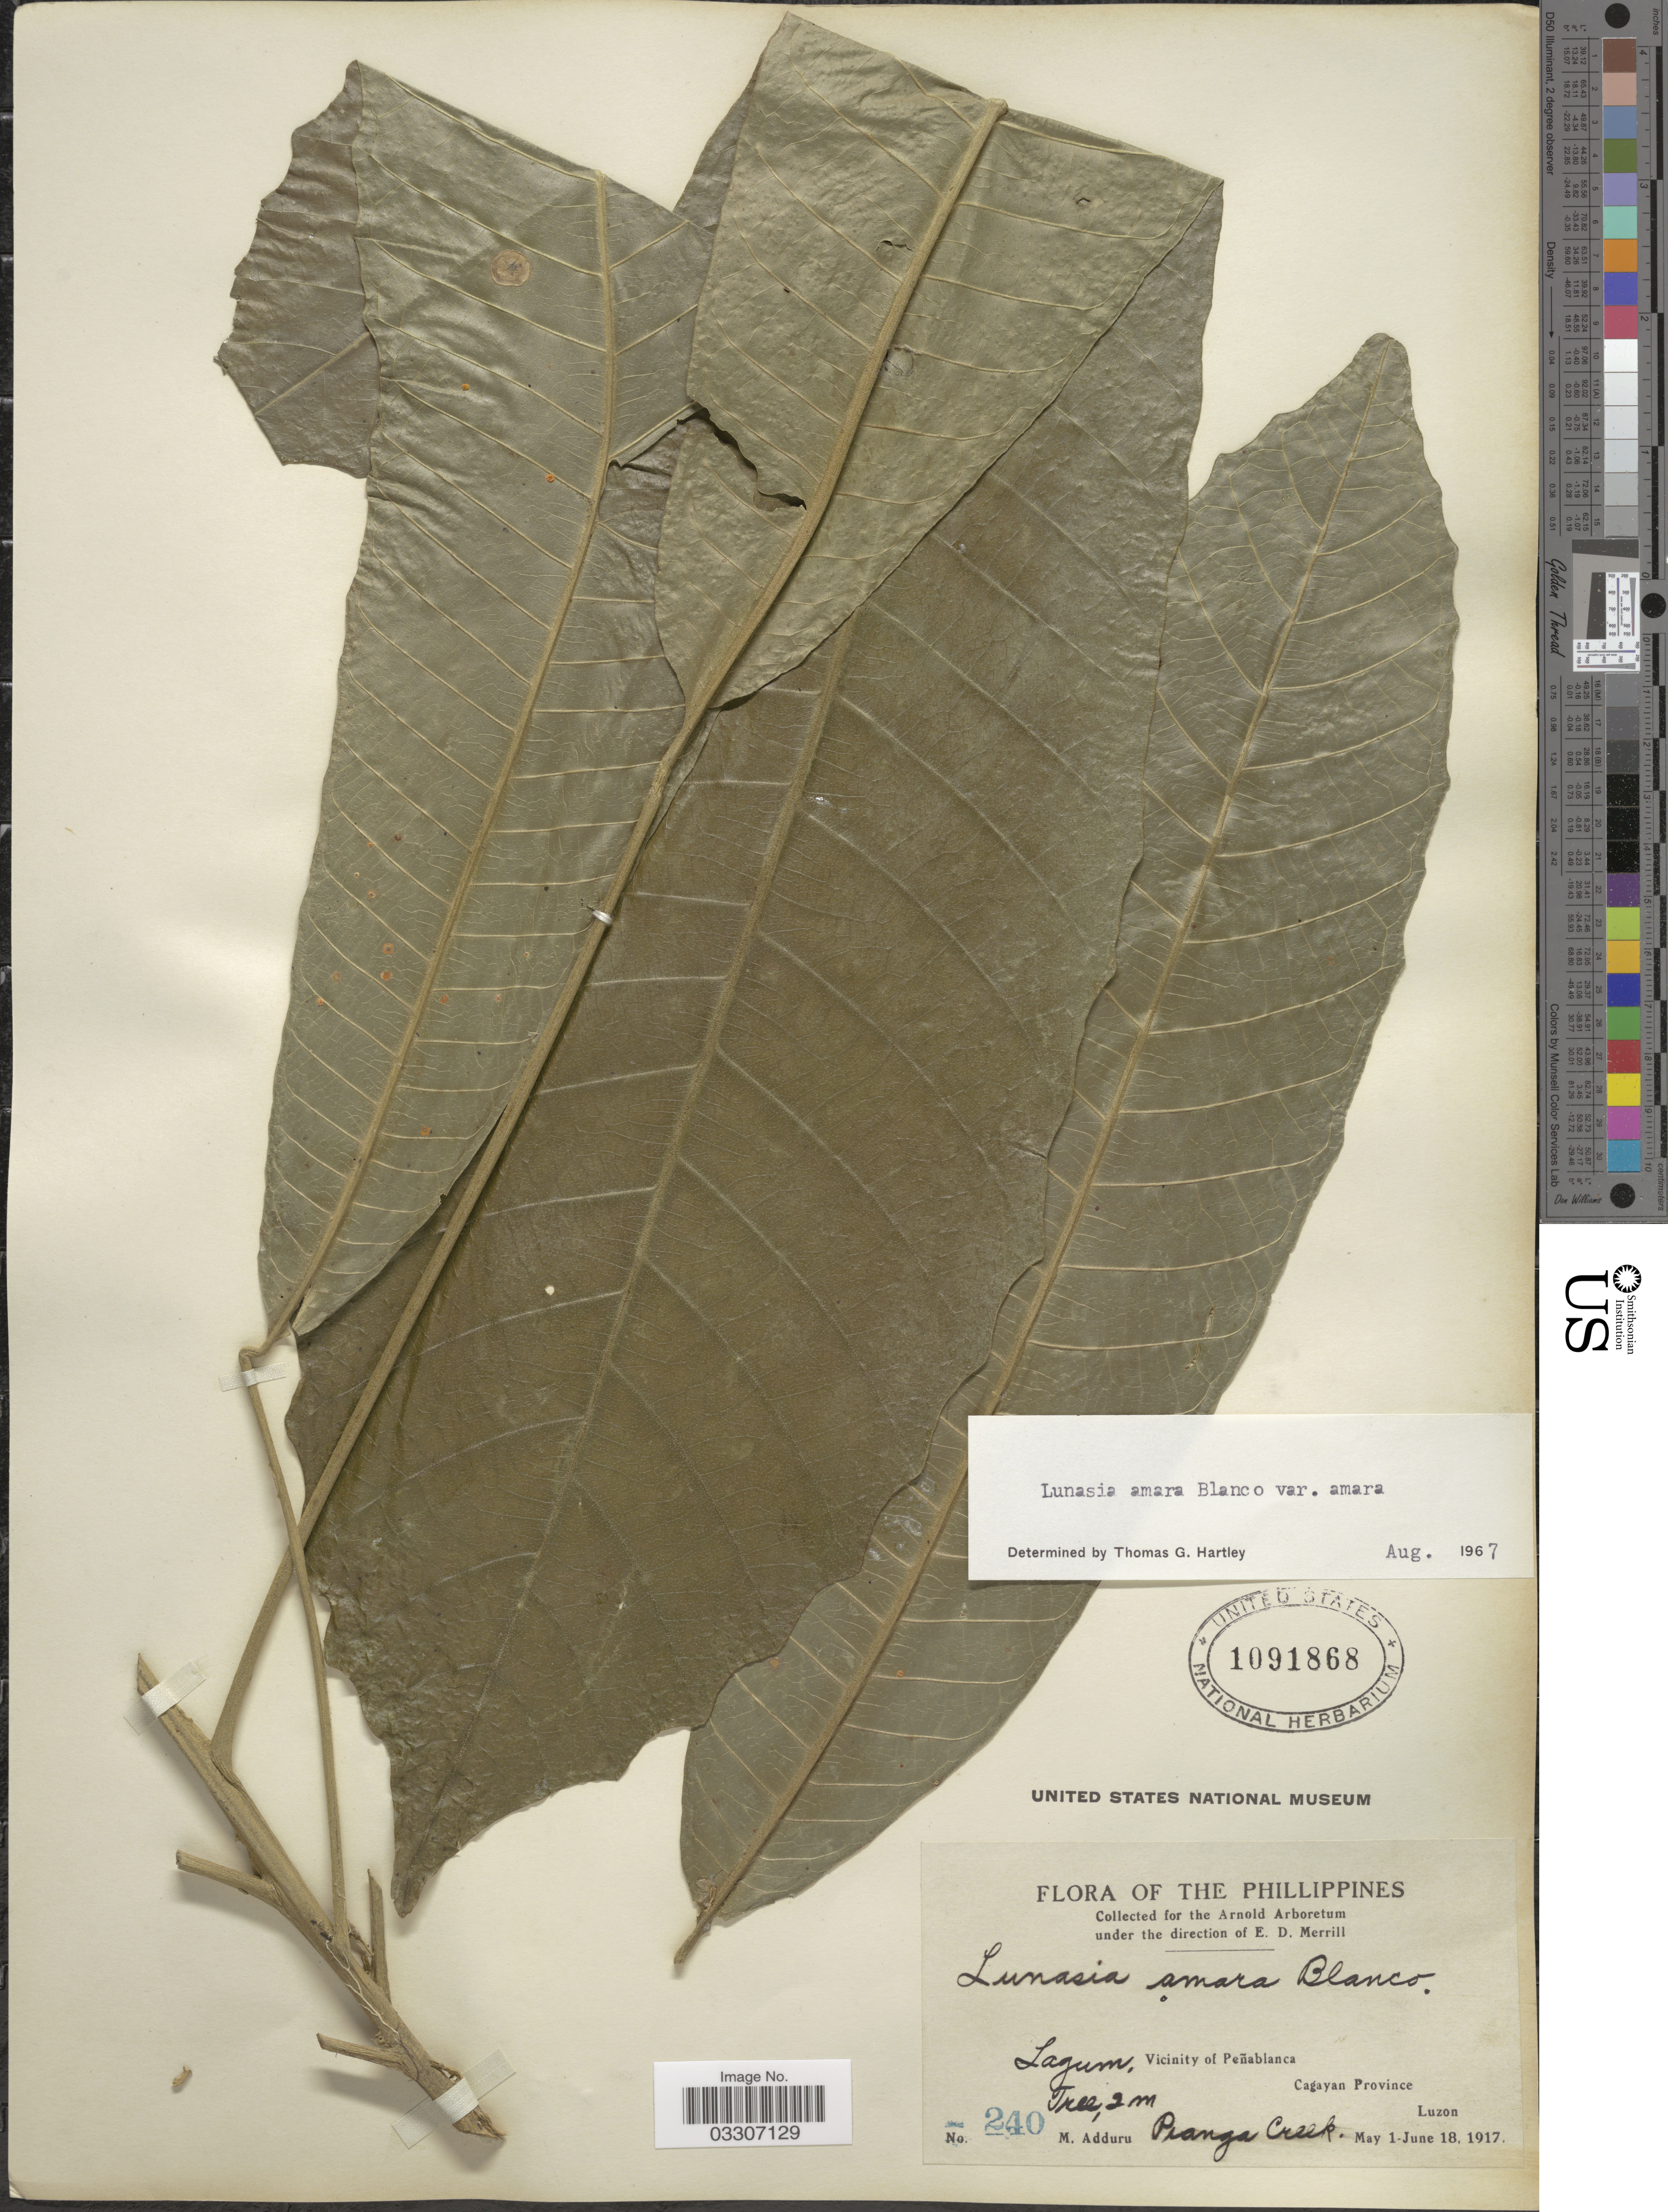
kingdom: Plantae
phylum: Tracheophyta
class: Magnoliopsida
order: Sapindales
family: Rutaceae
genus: Lunasia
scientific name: Lunasia amara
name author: Blanco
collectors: M. Adduru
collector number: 240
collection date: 1917-05-01/1917-06-18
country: Philippines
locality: Lagum, Vicinity of Penablanca Cagayan Province Luzon. Peanga Creek.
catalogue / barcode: US 1091868